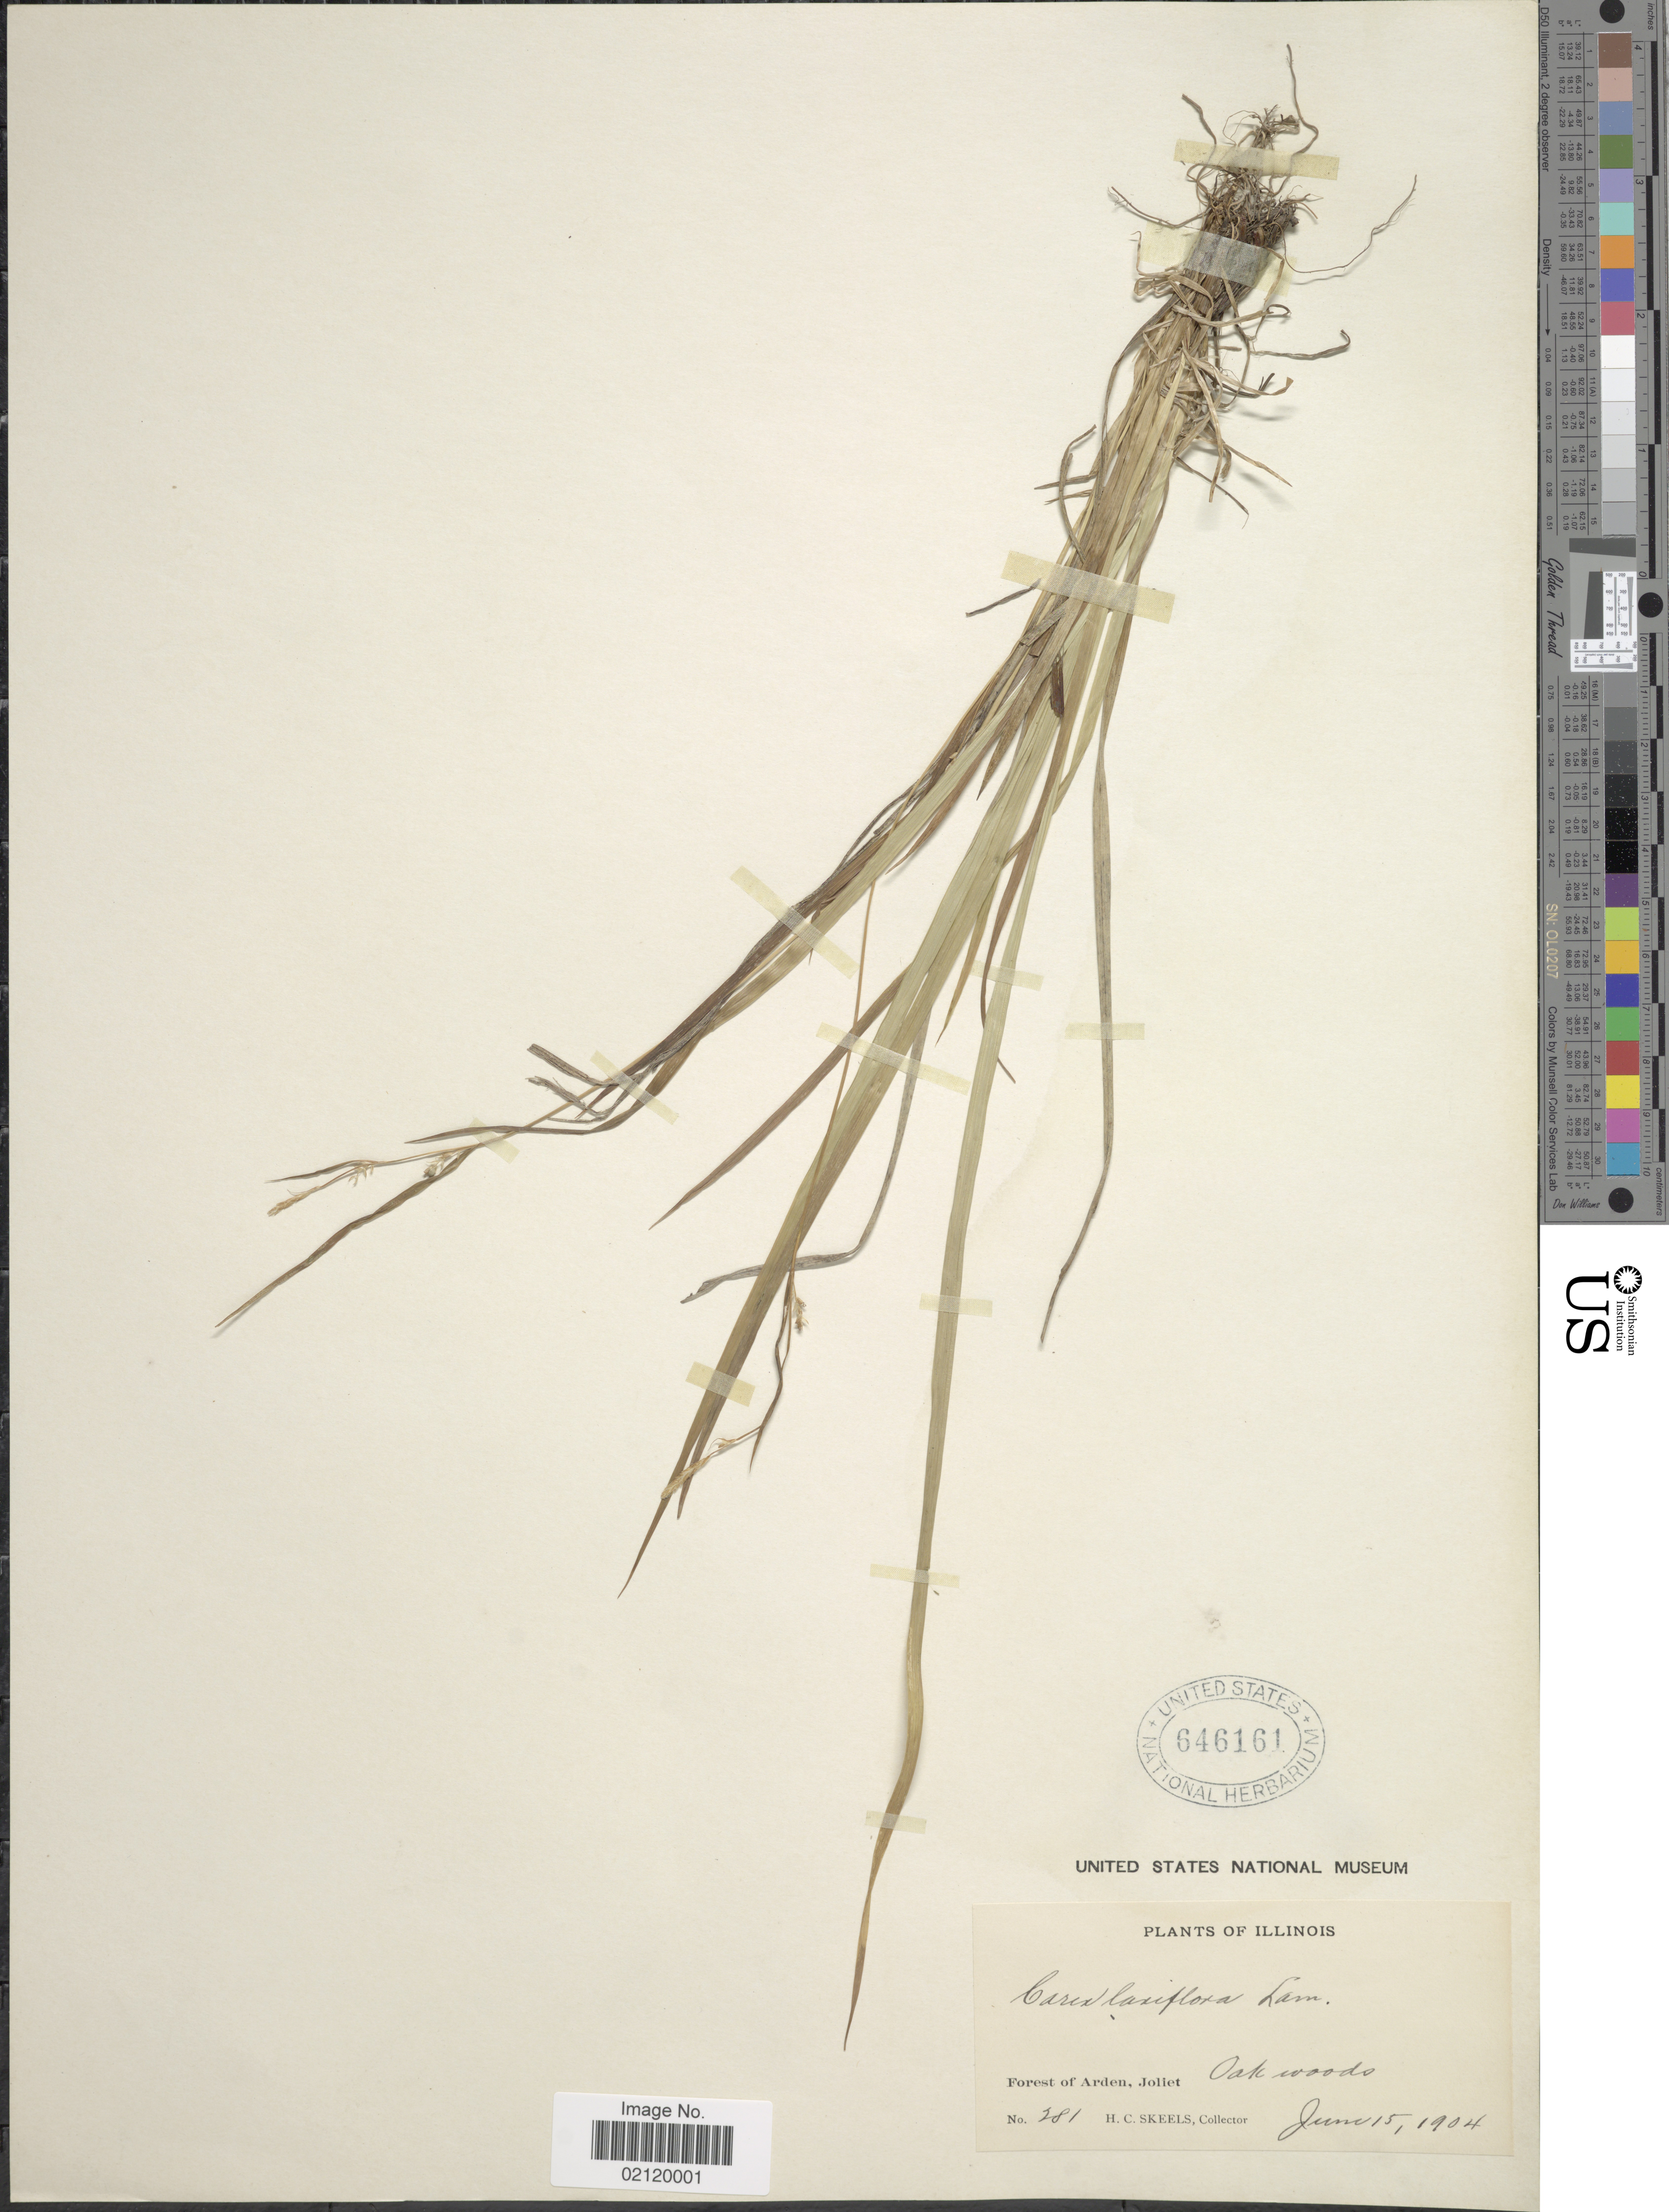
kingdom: Plantae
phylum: Tracheophyta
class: Liliopsida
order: Poales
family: Cyperaceae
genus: Carex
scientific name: Carex laxiflora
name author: Lam.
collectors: H. Skeels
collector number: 281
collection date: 1904-06-15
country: United States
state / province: Illinois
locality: Forest of Arden, Joliet. Oak woods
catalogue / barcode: US 646161